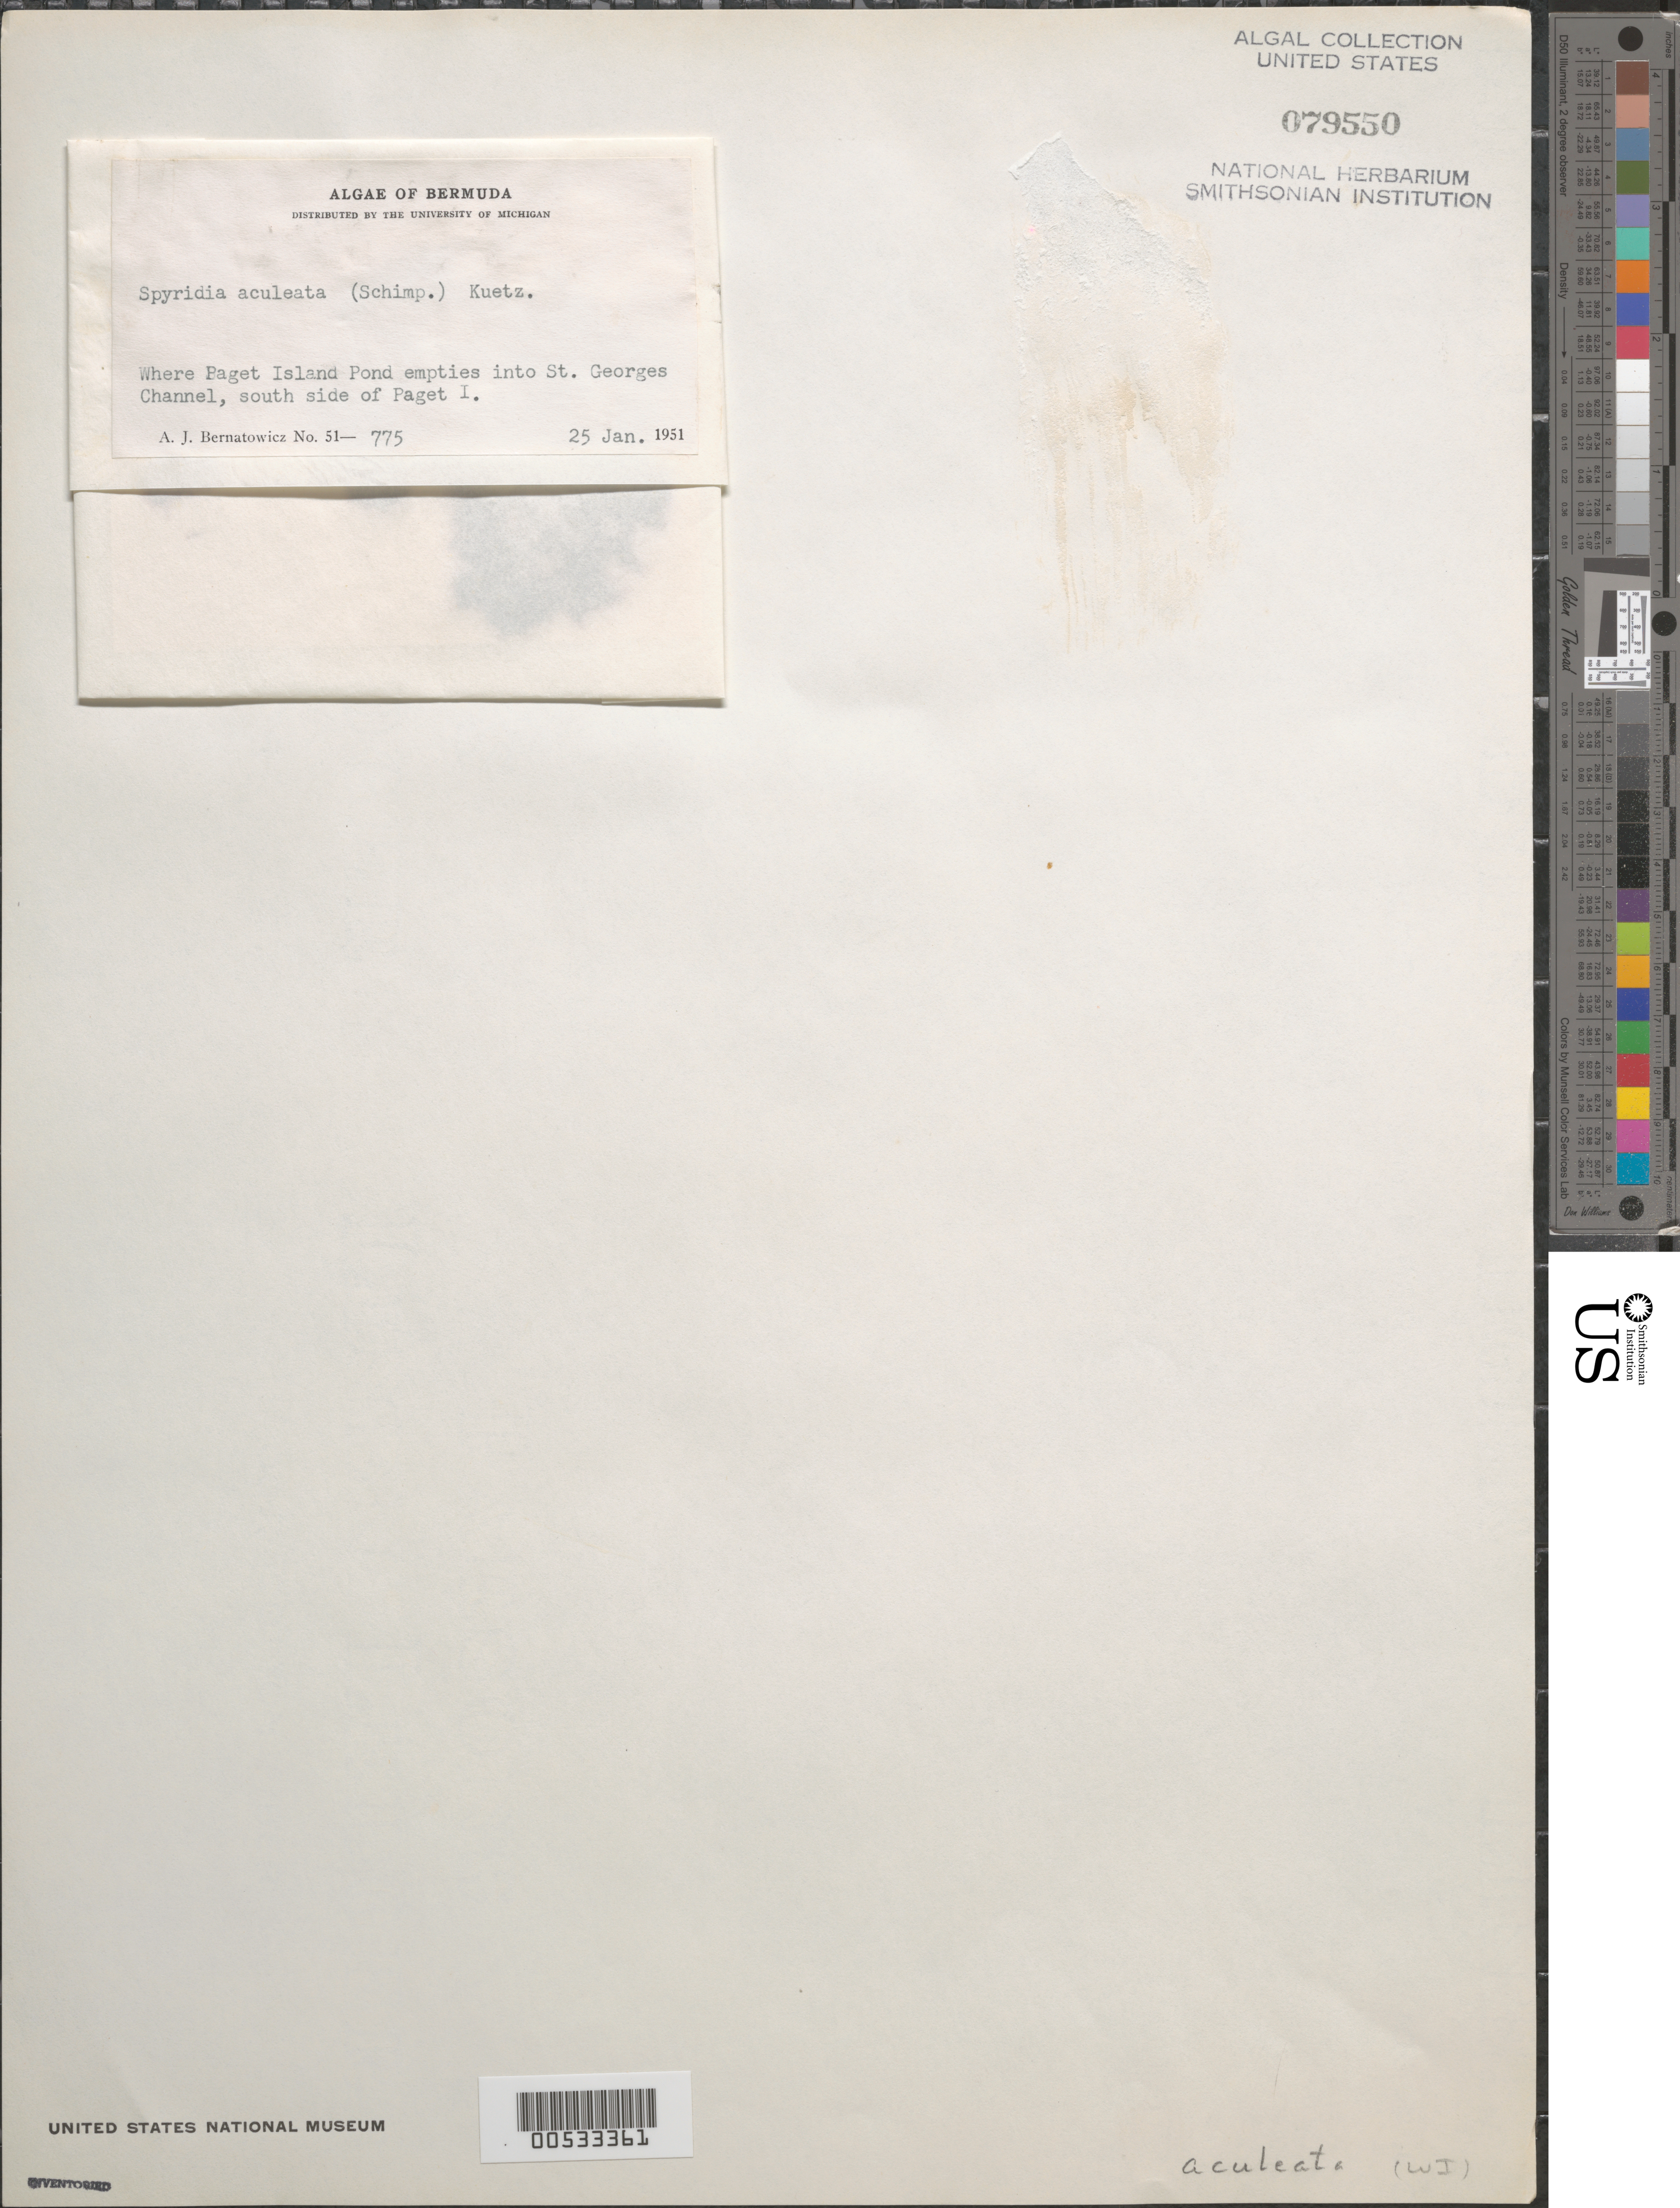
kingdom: Plantae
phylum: Rhodophyta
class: Florideophyceae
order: Ceramiales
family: Spyridiaceae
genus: Spyridia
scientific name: Spyridia aculeata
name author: (C. Agardh ex Decne.) Kütz.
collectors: A. Bernatowicz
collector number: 51-775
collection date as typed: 25 Jan 1951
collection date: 1951-01-25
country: Bermuda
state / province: Saint George's (parish)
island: Paget Island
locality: Paget Island Pond at St. George's Channel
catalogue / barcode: US 79550